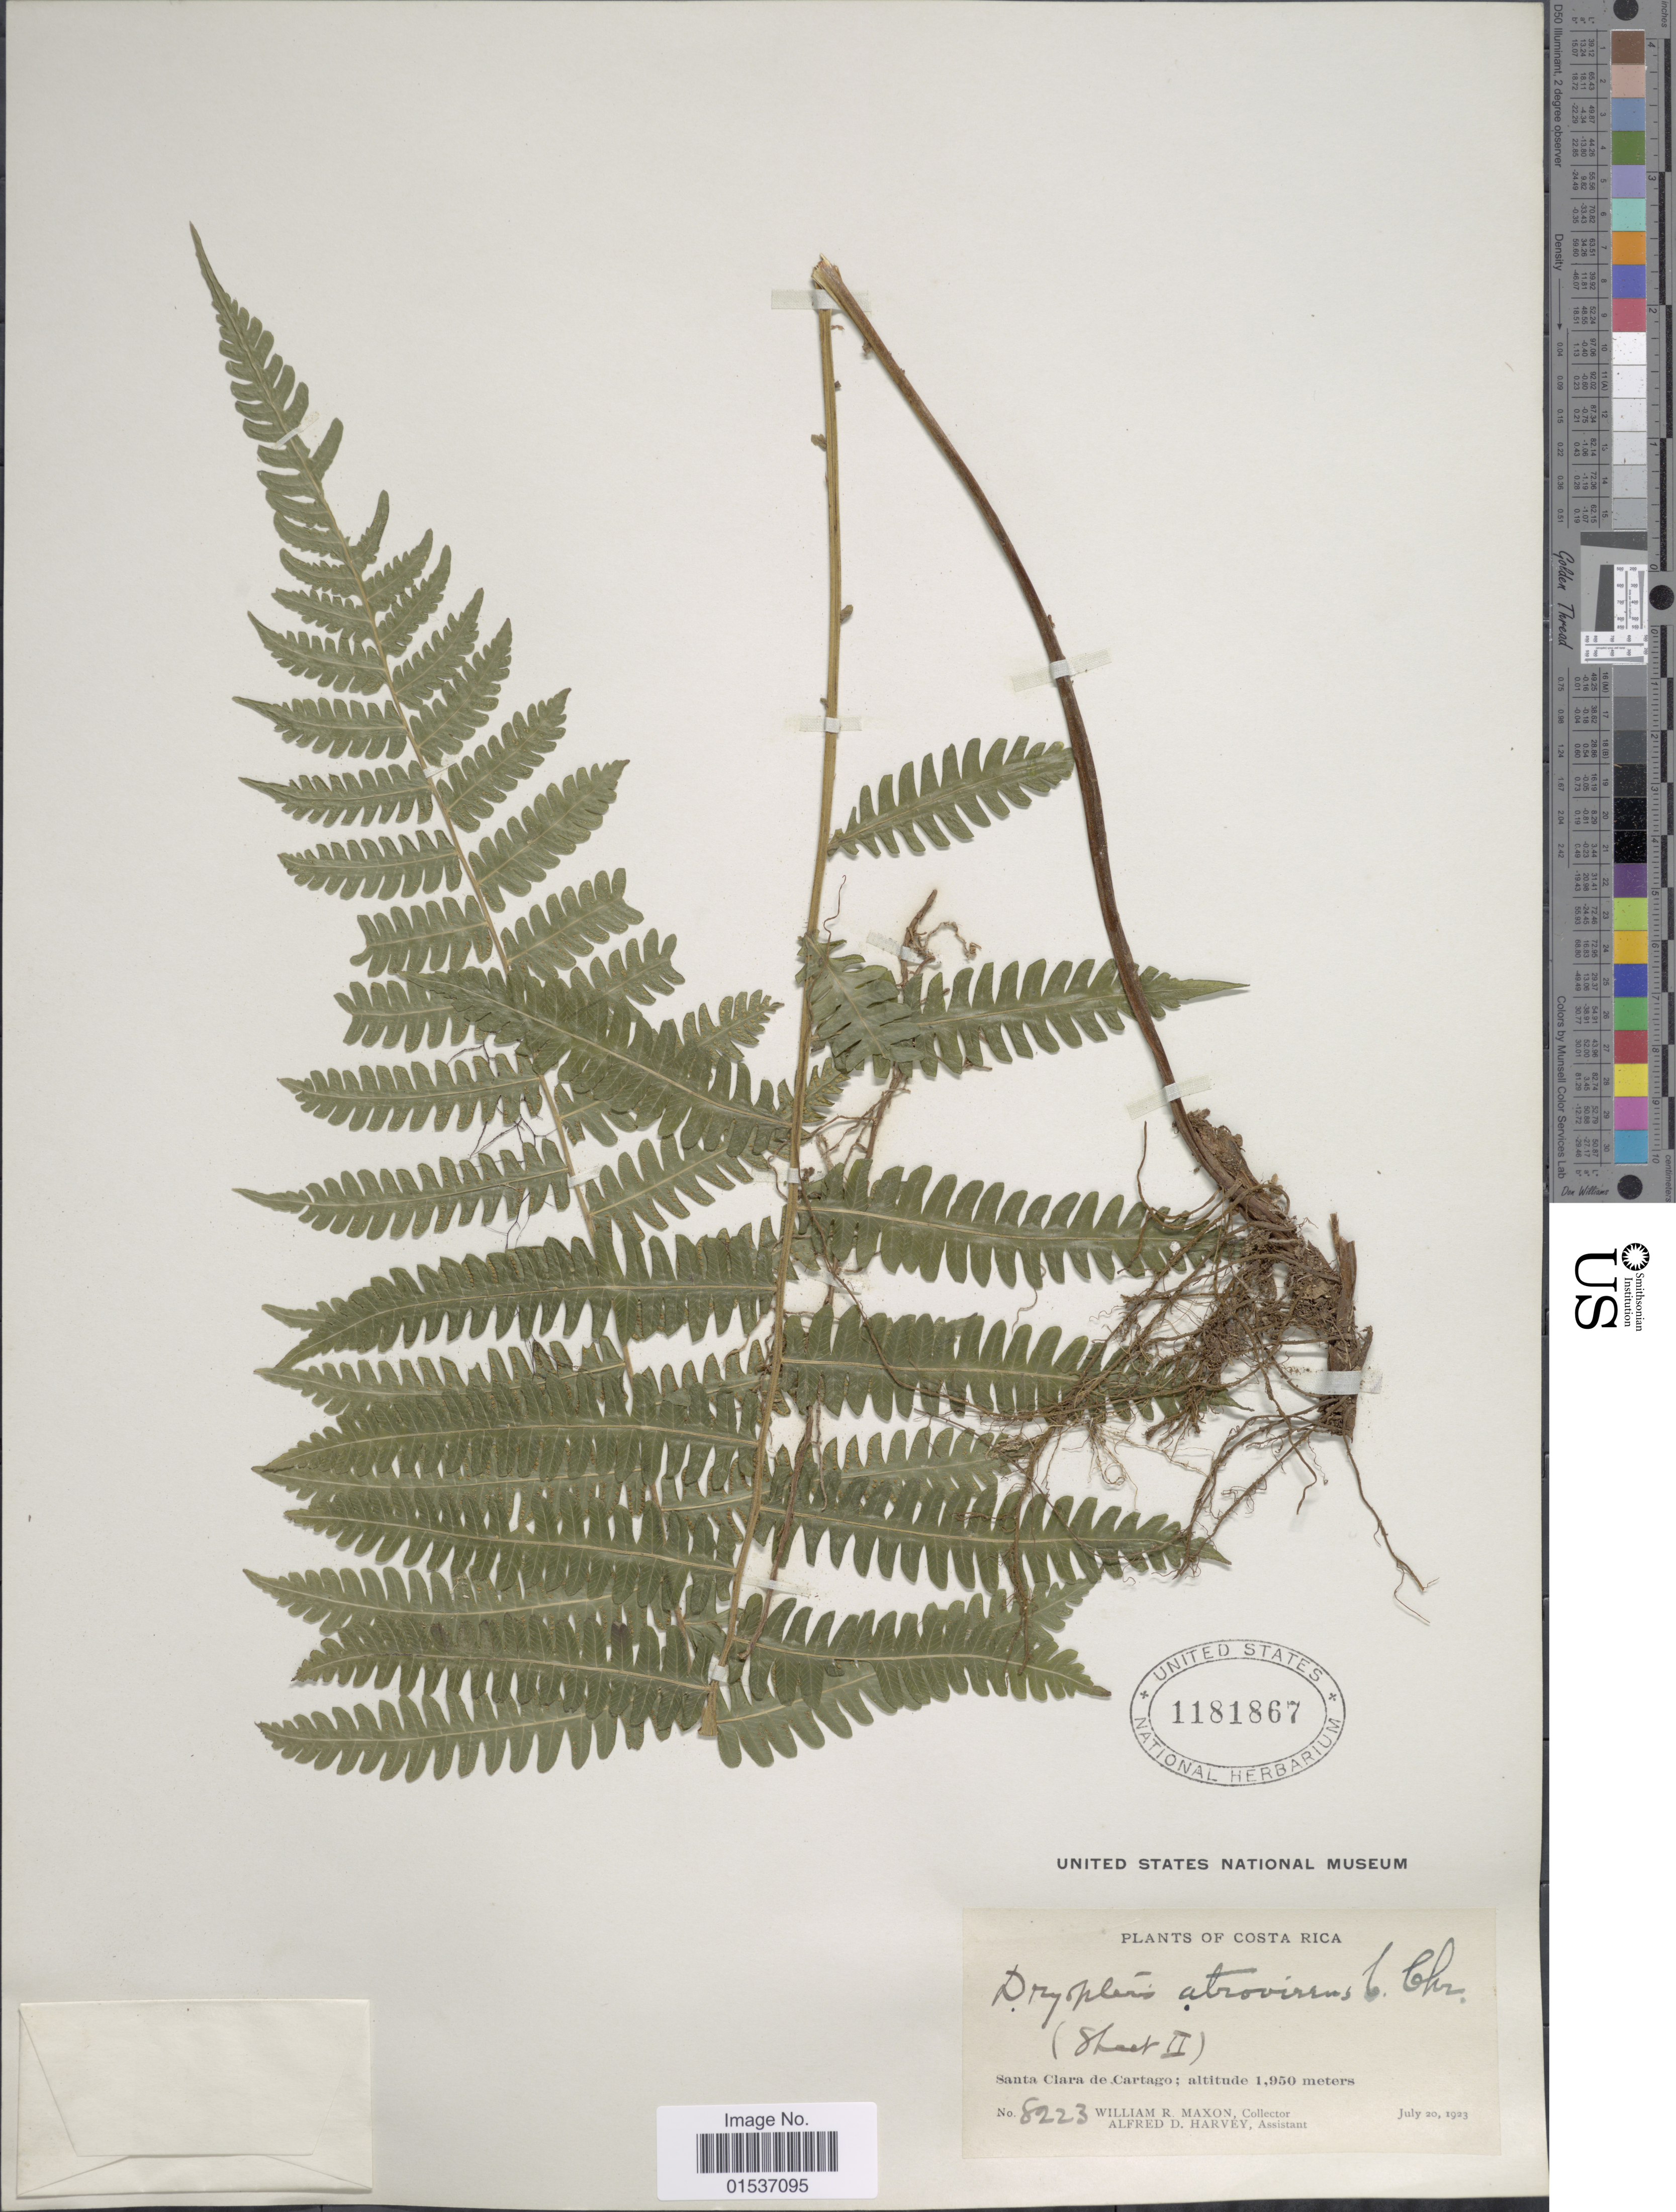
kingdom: Plantae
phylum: Tracheophyta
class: Polypodiopsida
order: Polypodiales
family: Thelypteridaceae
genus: Thelypteris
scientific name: Thelypteris atrovirens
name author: (C. Chr.) C.F. Reed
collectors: W. R. Maxon & A. D. Harvey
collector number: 8223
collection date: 1923-07-20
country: Costa Rica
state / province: Cartago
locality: Costa Rica Santa Clara de Cartago.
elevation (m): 1950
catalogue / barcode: US 1181867